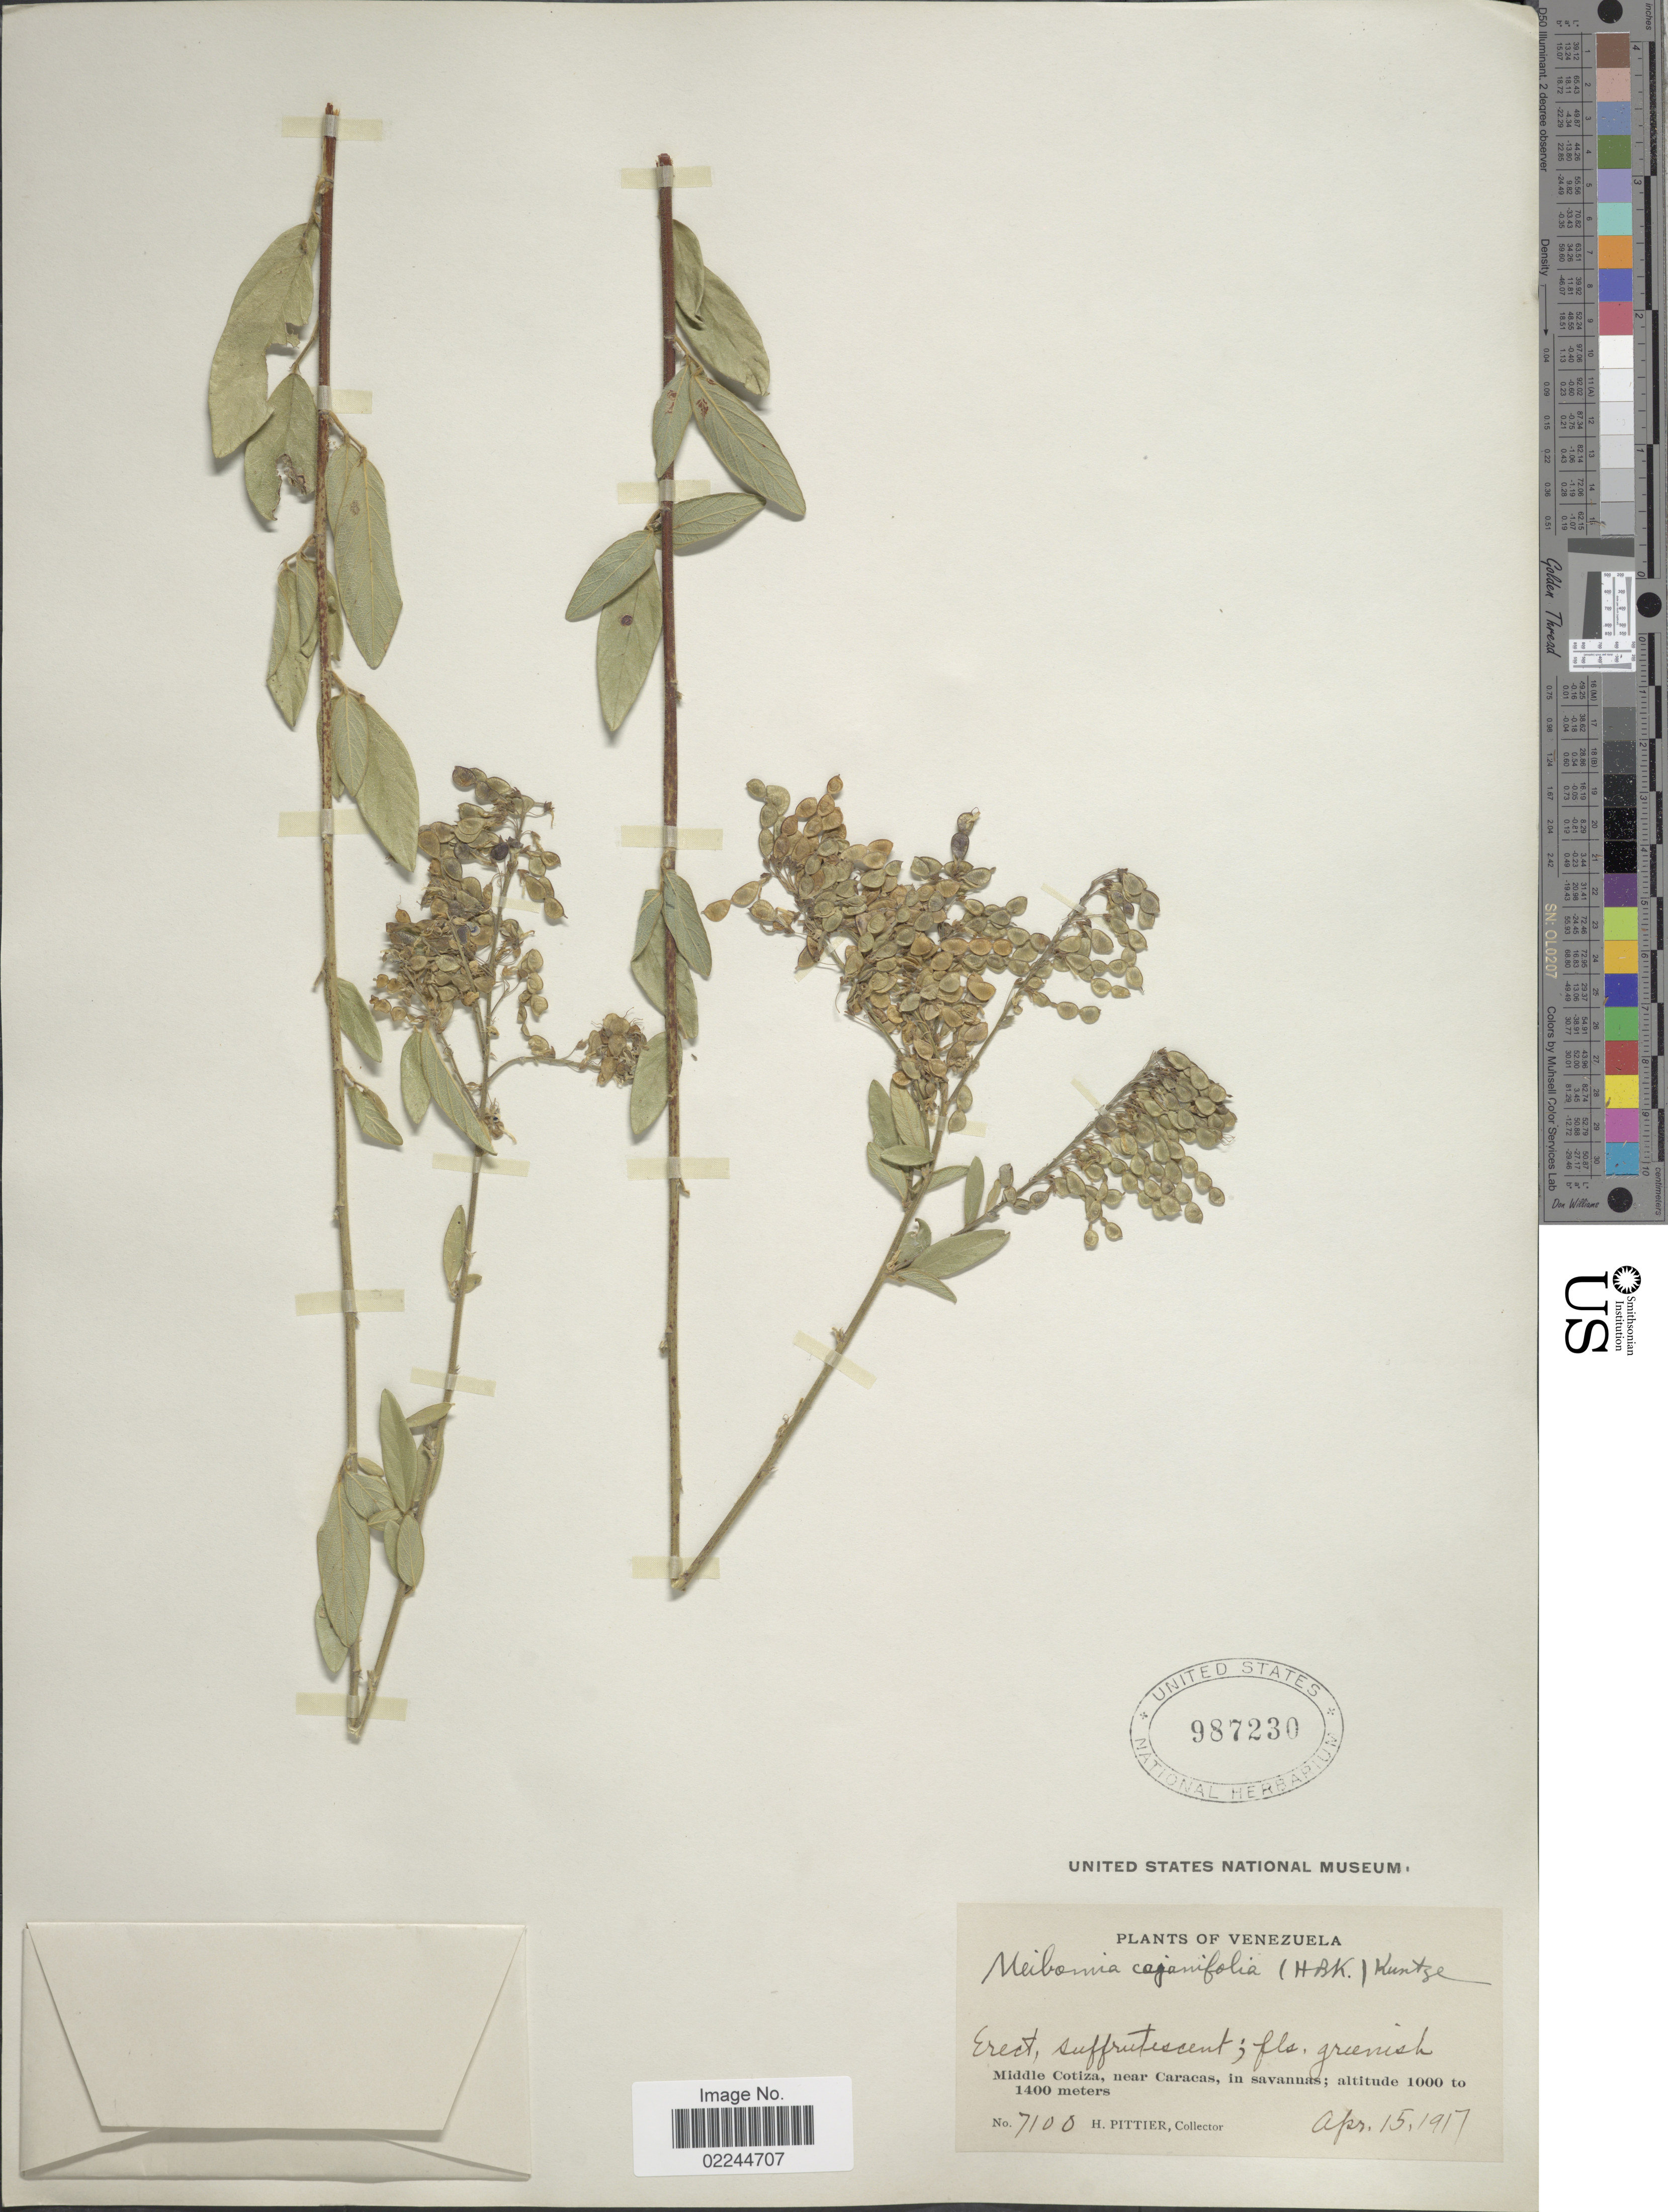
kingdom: Plantae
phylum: Tracheophyta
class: Magnoliopsida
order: Fabales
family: Fabaceae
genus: Desmodium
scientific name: Desmodium cajanifolium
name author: (Kunth) DC.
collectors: H. F. Pittier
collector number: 7100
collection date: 1917-04-15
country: Venezuela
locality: Middle Cotiza, near Caracas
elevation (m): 1000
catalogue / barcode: US 987230